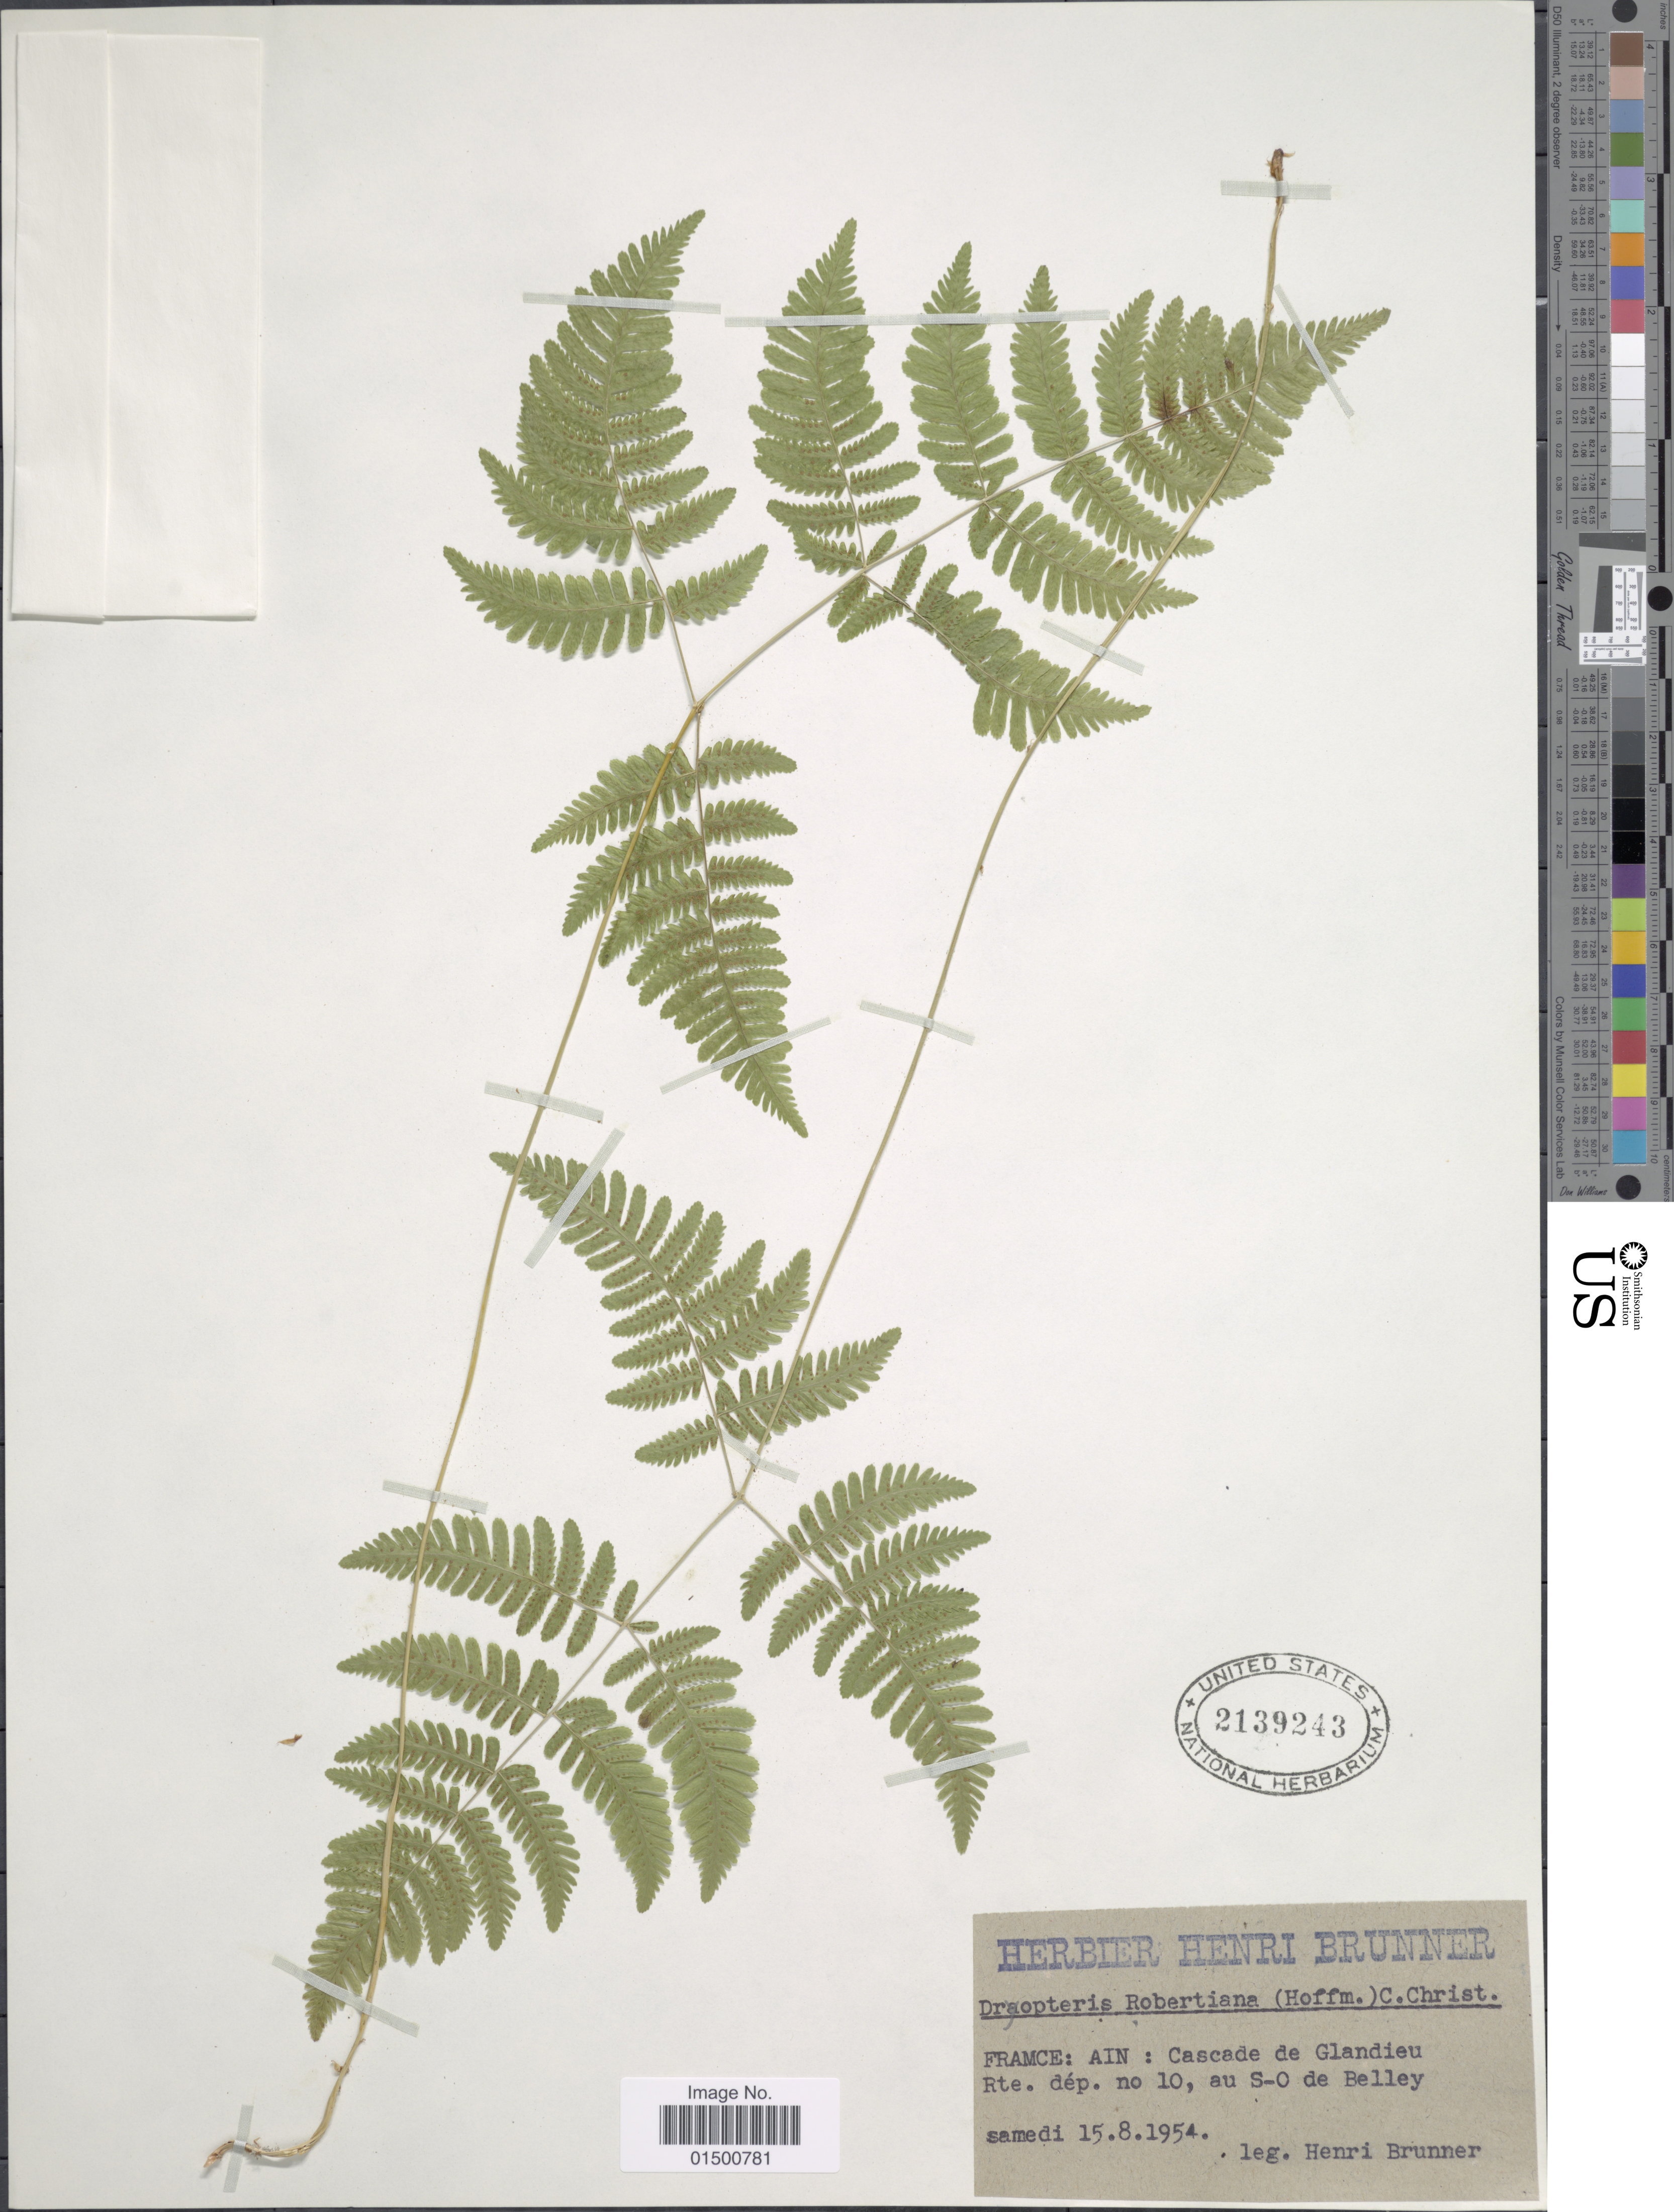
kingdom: Plantae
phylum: Tracheophyta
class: Polypodiopsida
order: Polypodiales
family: Cystopteridaceae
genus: Gymnocarpium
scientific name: Gymnocarpium robertianum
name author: (Hoffm.) Newman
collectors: H. Brunner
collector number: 10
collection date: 1954-08-15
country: France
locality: Ain; Cascade de Glandieu Rte, au S-O de Belley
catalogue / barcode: US 2139243